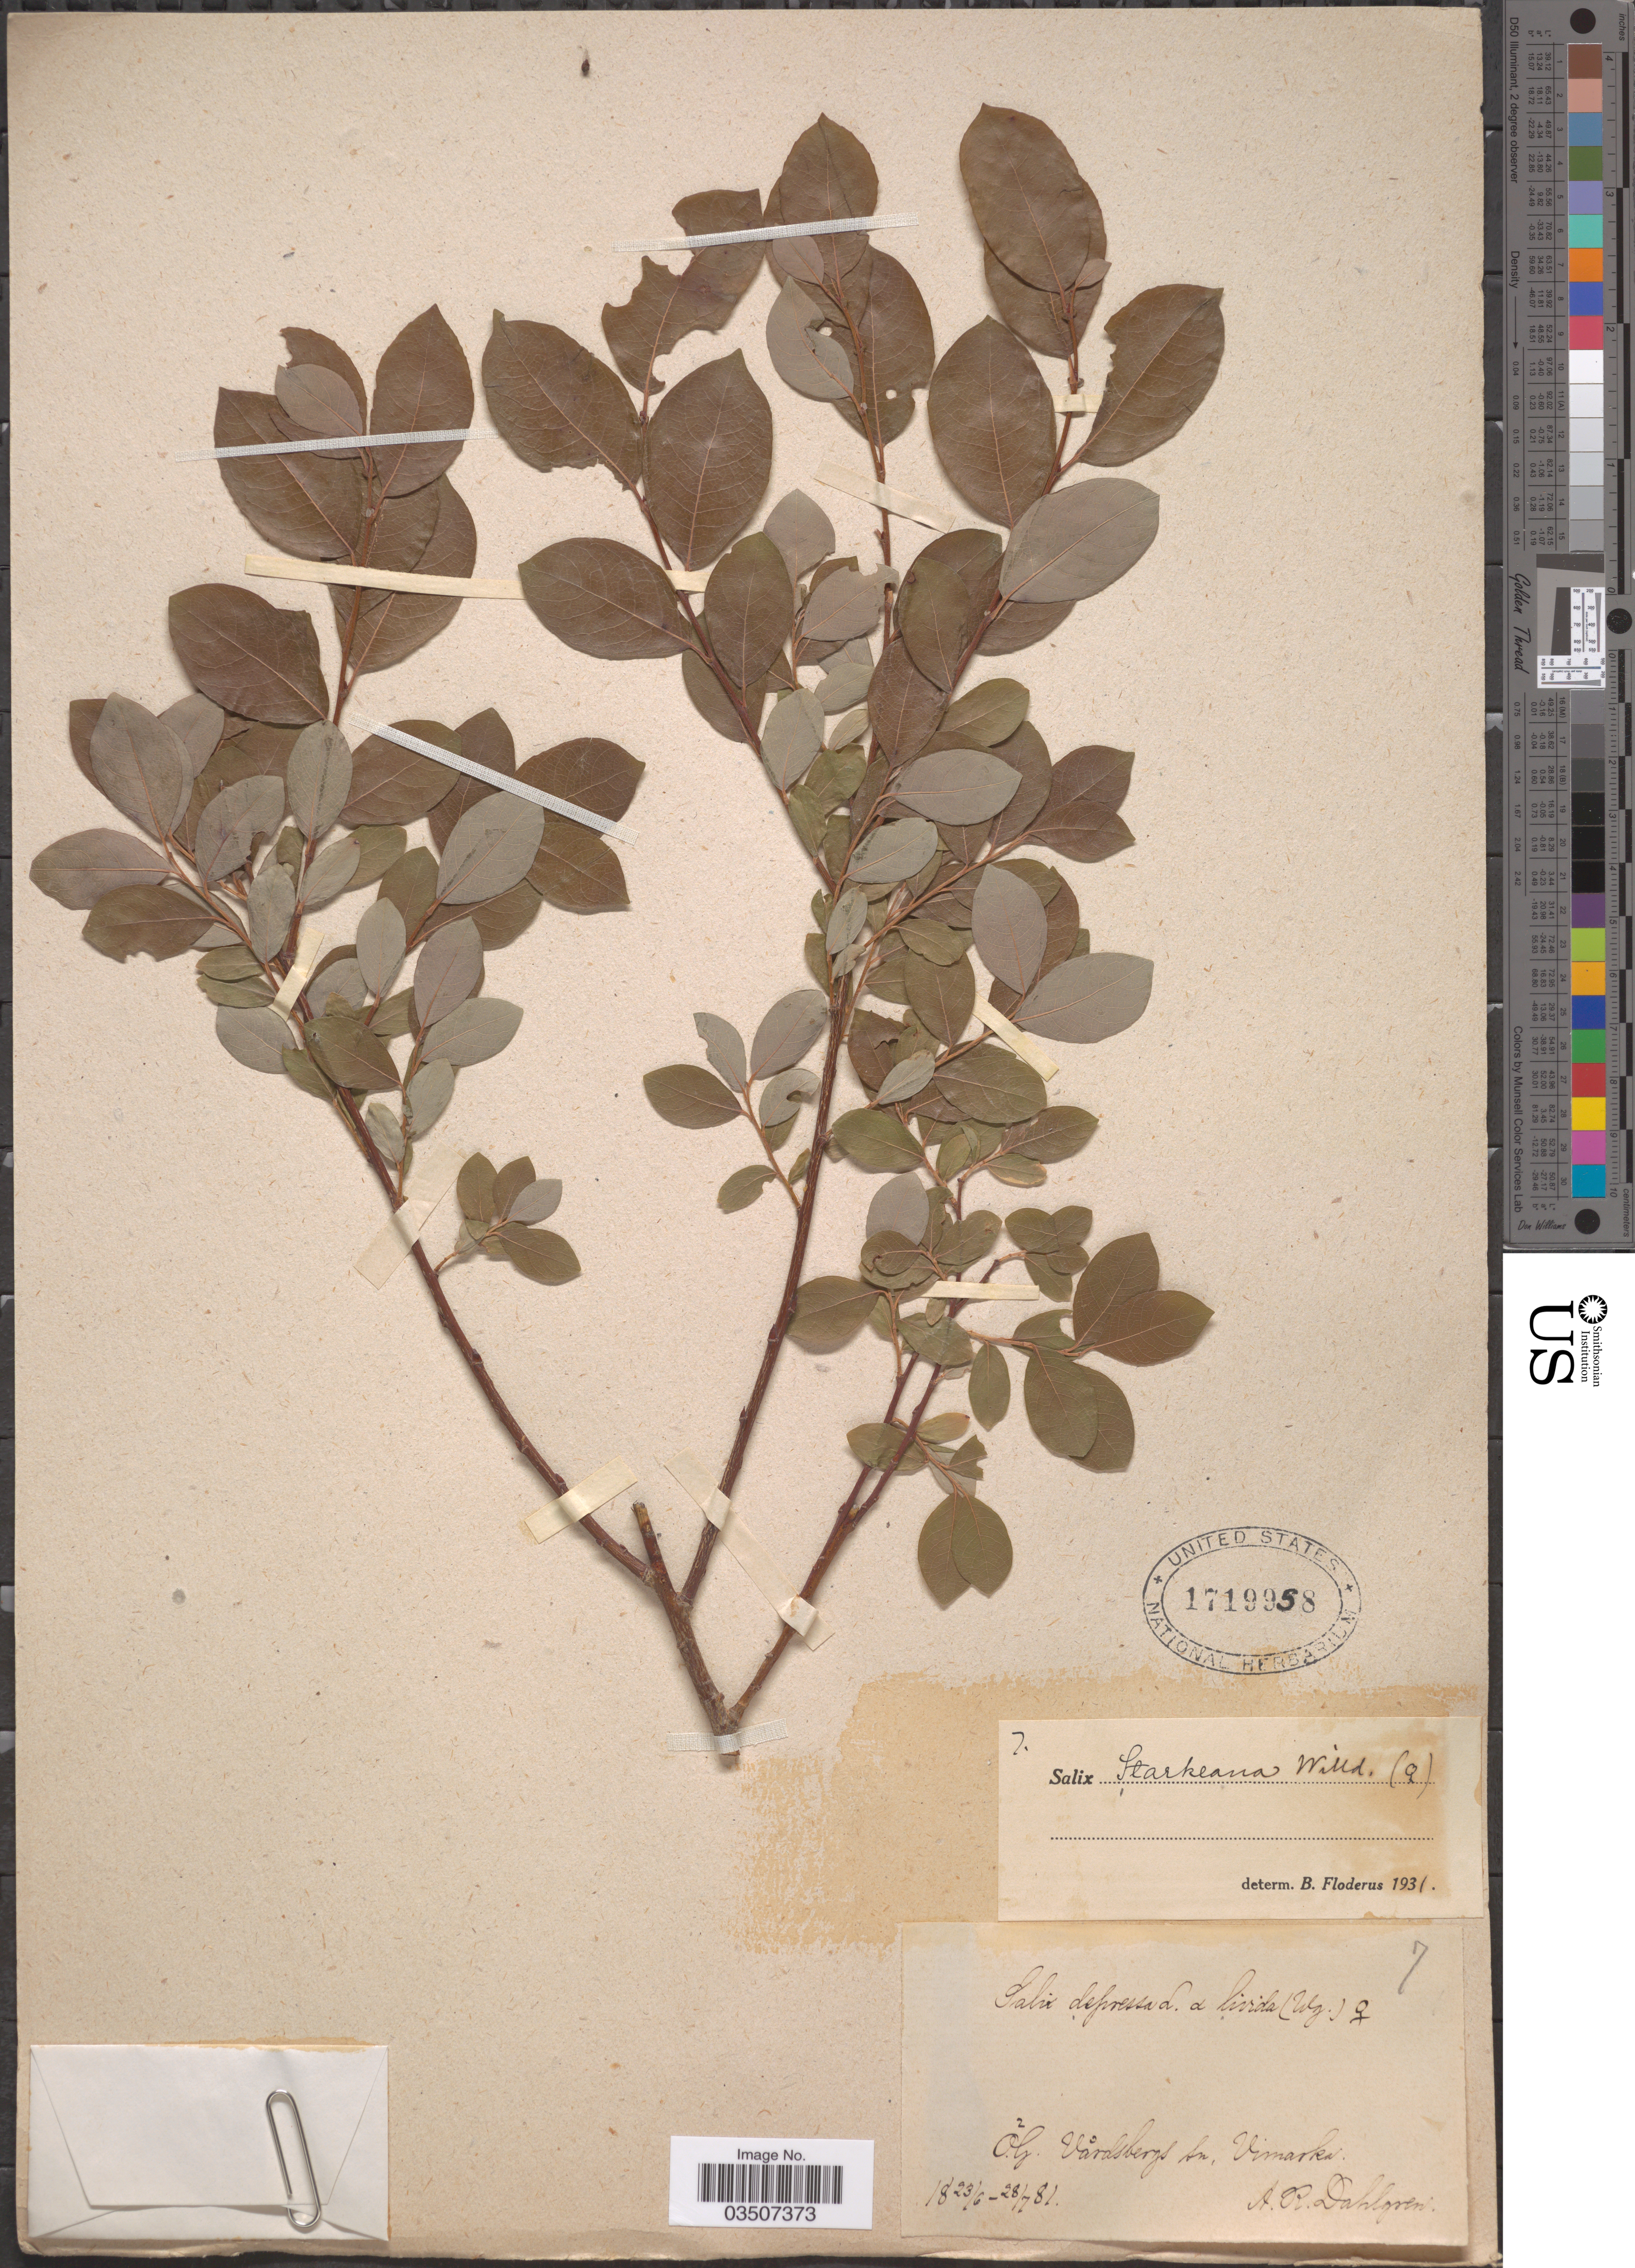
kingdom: Plantae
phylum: Tracheophyta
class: Magnoliopsida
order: Malpighiales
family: Salicaceae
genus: Salix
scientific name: Salix starkeana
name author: Willd.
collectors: A. Dahlgren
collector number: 7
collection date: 1881-06-23/1881-07-28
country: Sweden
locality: OG. Vårdsbergs sn, Vimarka.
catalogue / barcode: US 1719958